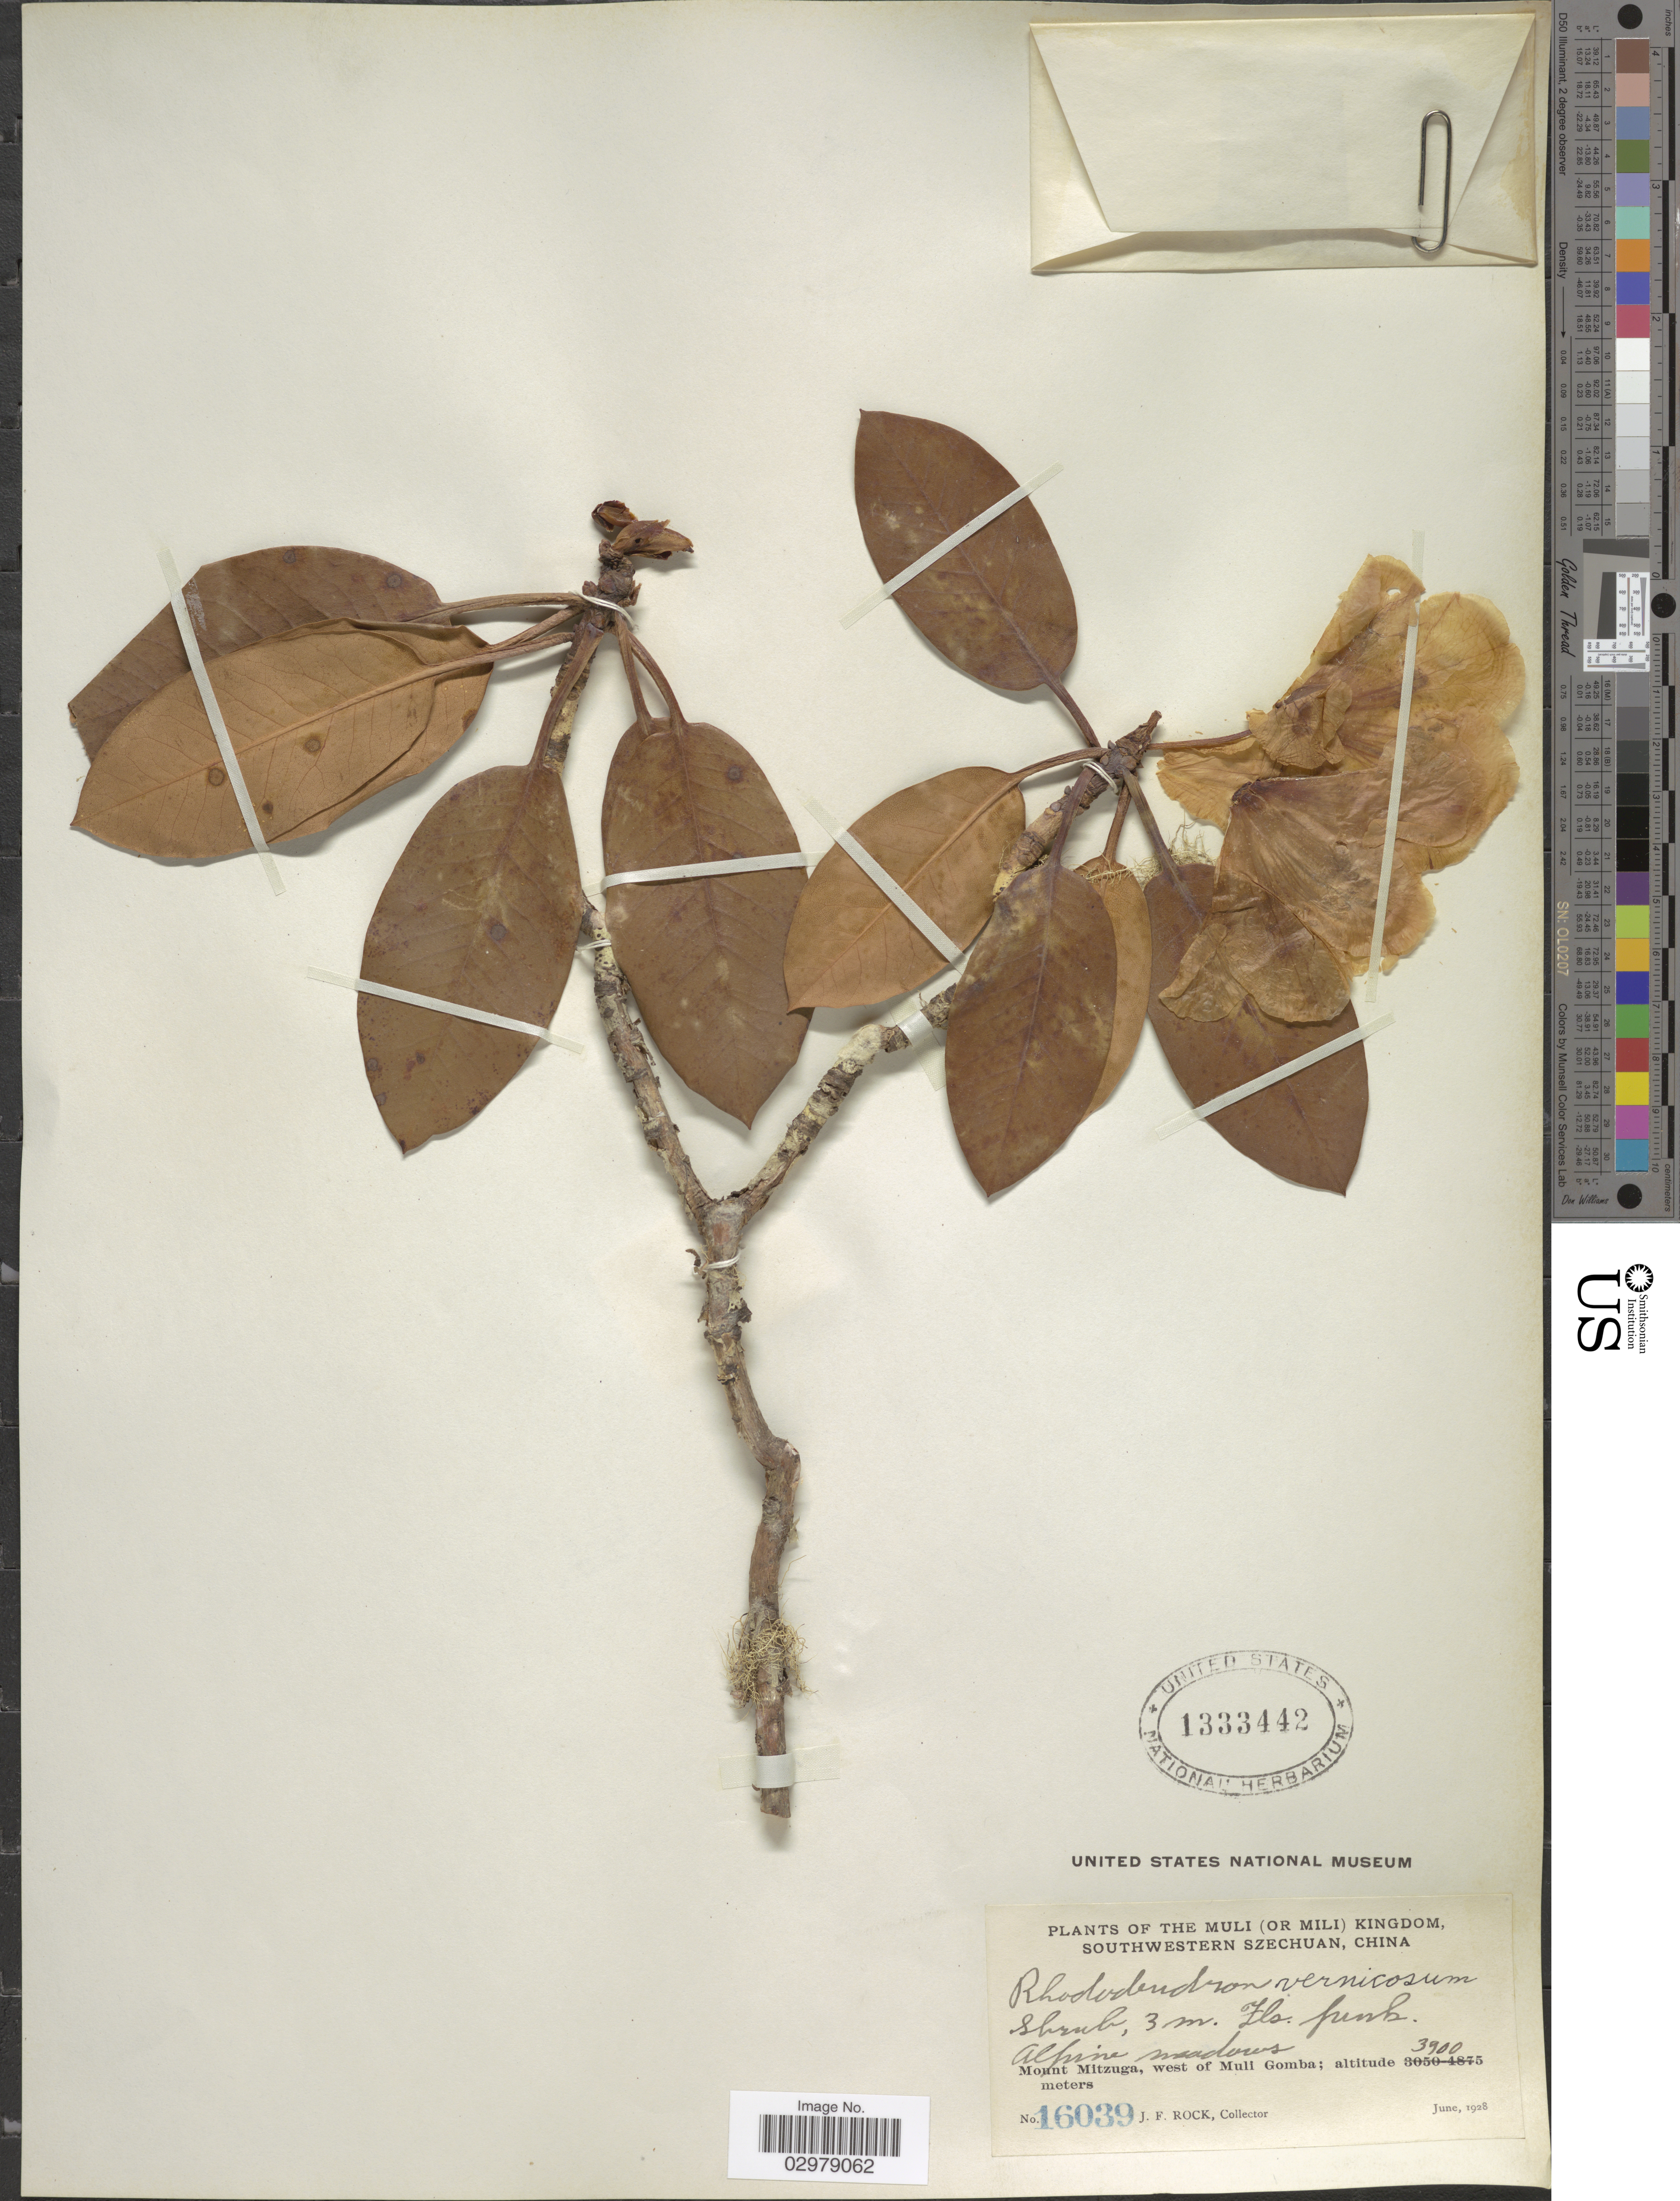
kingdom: Plantae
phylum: Tracheophyta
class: Magnoliopsida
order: Ericales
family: Ericaceae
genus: Rhododendron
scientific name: Rhododendron vernicosum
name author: Franch.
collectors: J. Rock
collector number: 16039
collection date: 1928-06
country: China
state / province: Sichuan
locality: The Muli (or Mili) Kingdom, Southwestern Szechuan. Alpine meadows. Mount Mitzuga, west of Muli Gomba.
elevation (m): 3900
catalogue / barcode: US 1333442